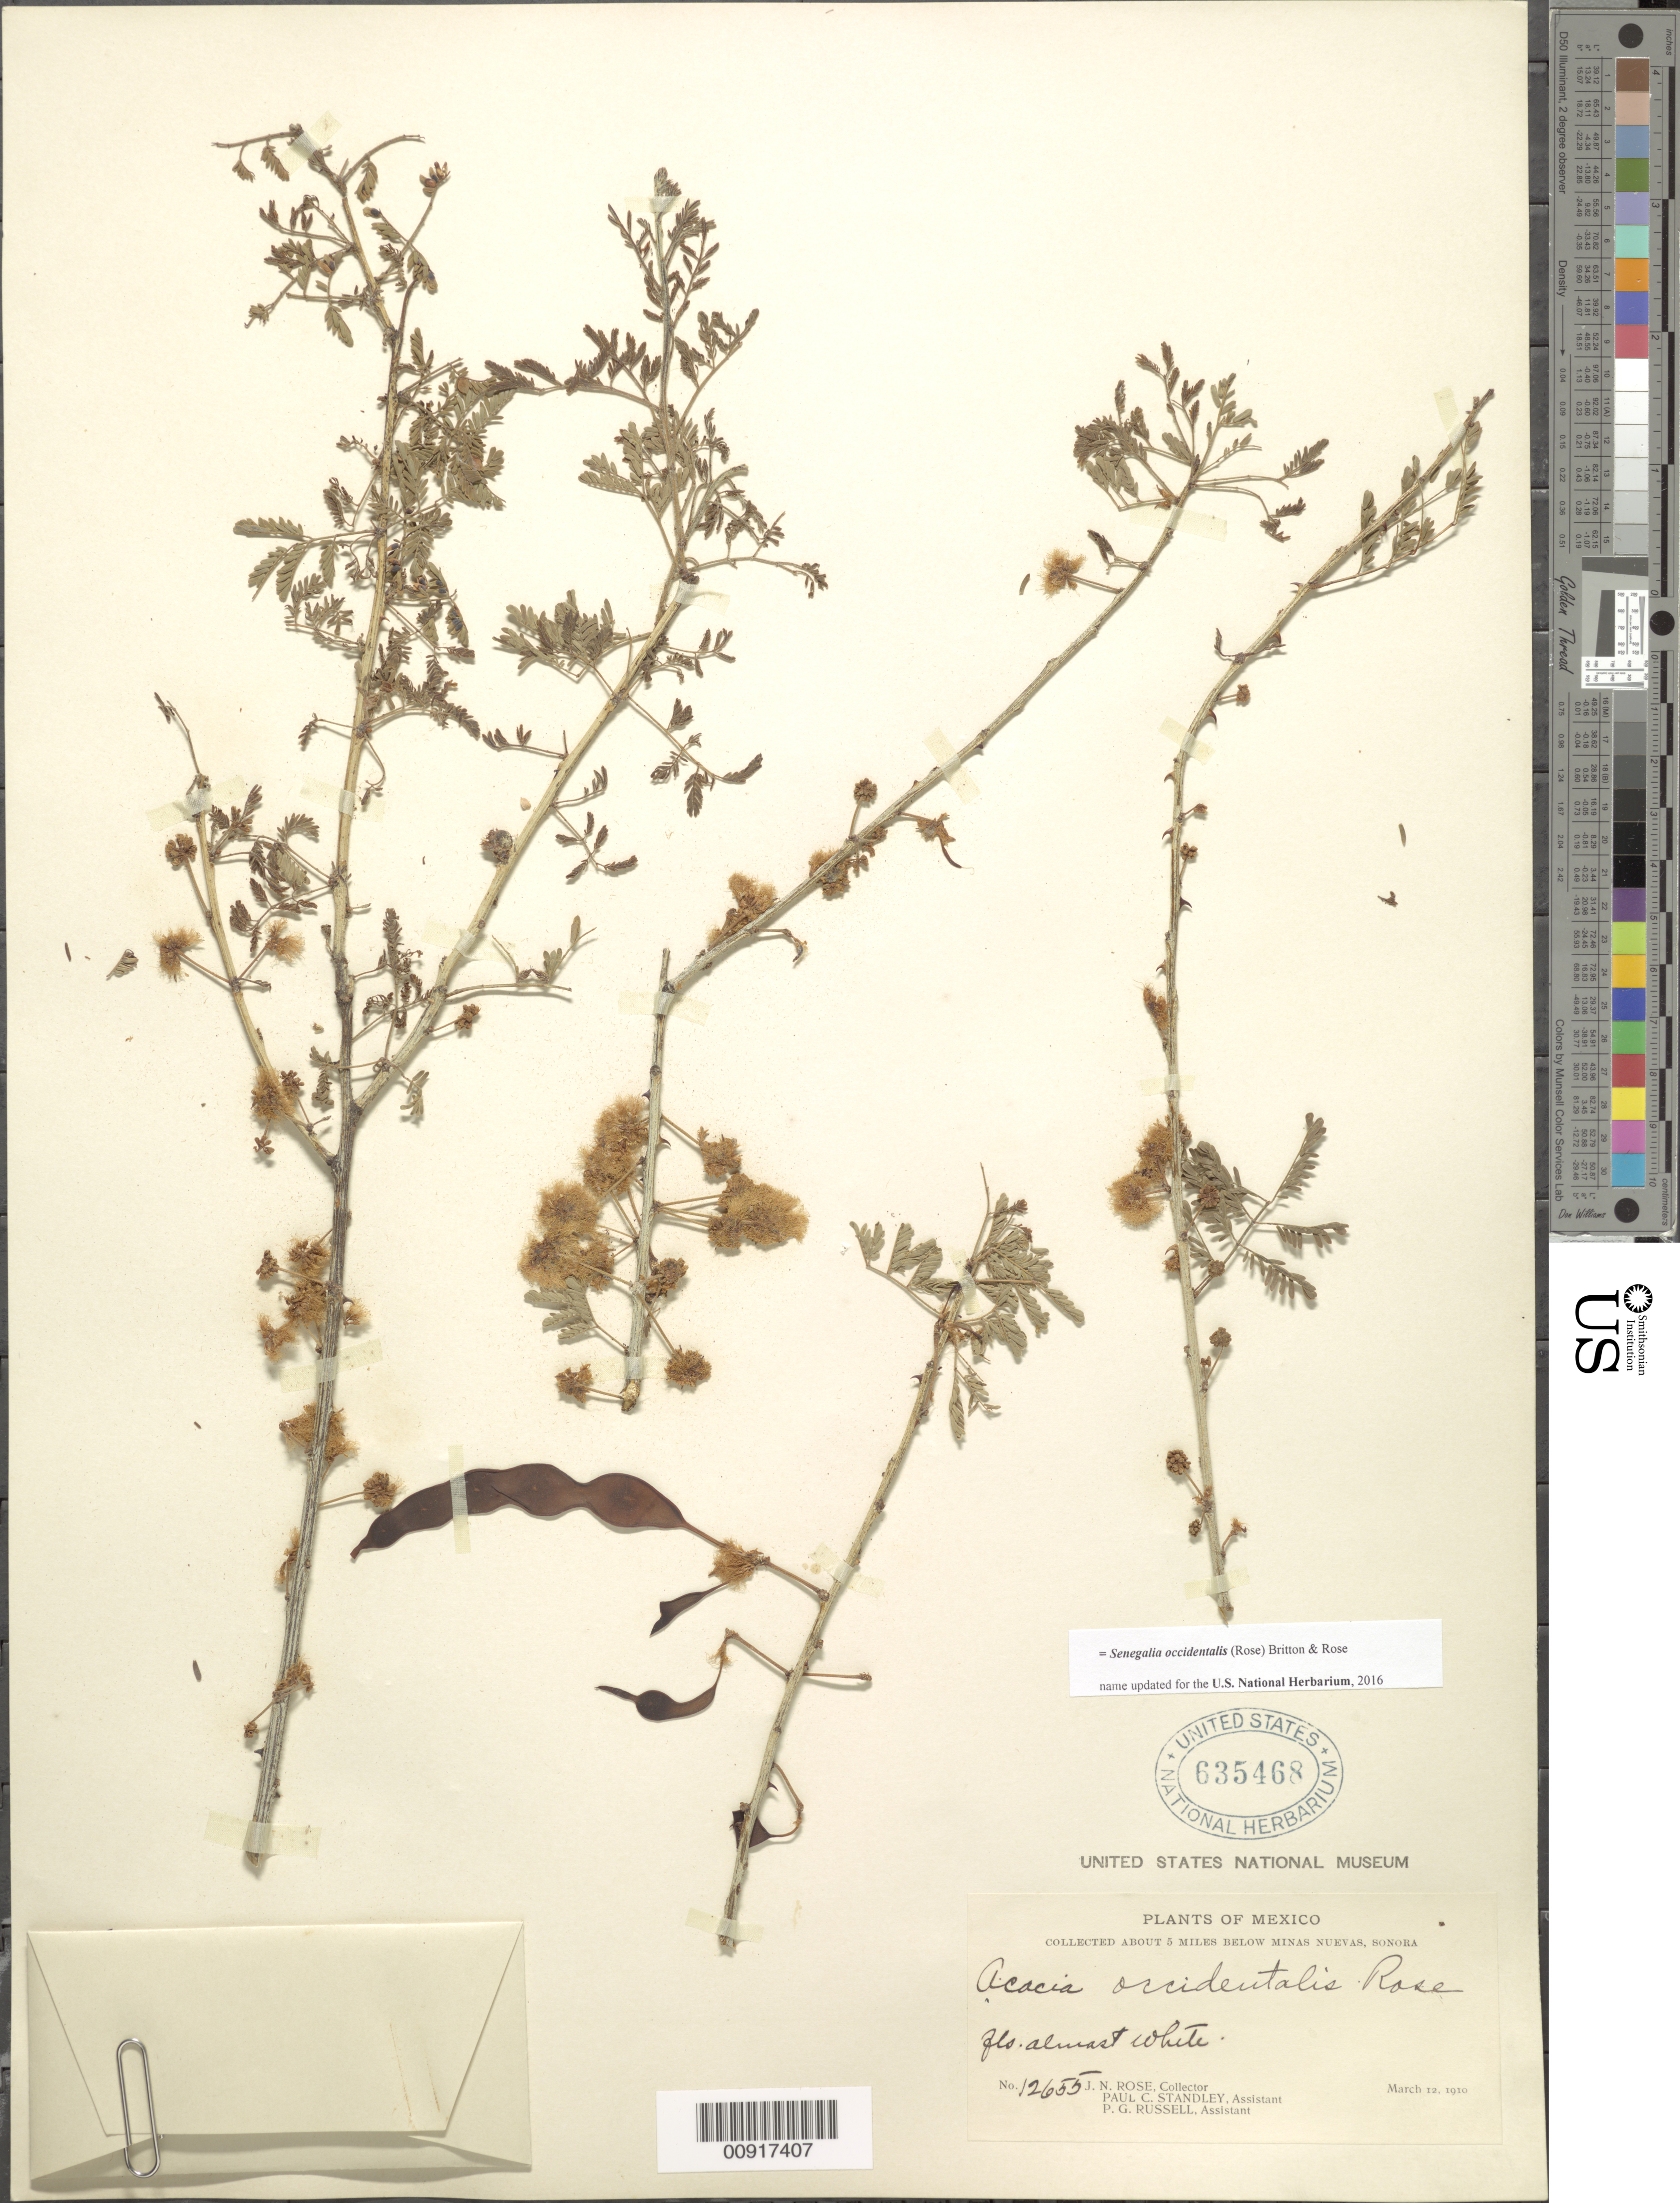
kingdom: Plantae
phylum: Tracheophyta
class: Magnoliopsida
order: Fabales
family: Fabaceae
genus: Senegalia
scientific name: Senegalia occidentalis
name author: (Rose) Britton & Rose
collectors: J. N. Rose, P. C. Standley & P. G. Russell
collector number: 12655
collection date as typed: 12 Mar 1910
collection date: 1910-03-12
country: Mexico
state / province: Sonora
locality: About 5 miles below Minas Nuevas, Sonora.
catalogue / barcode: US 635468